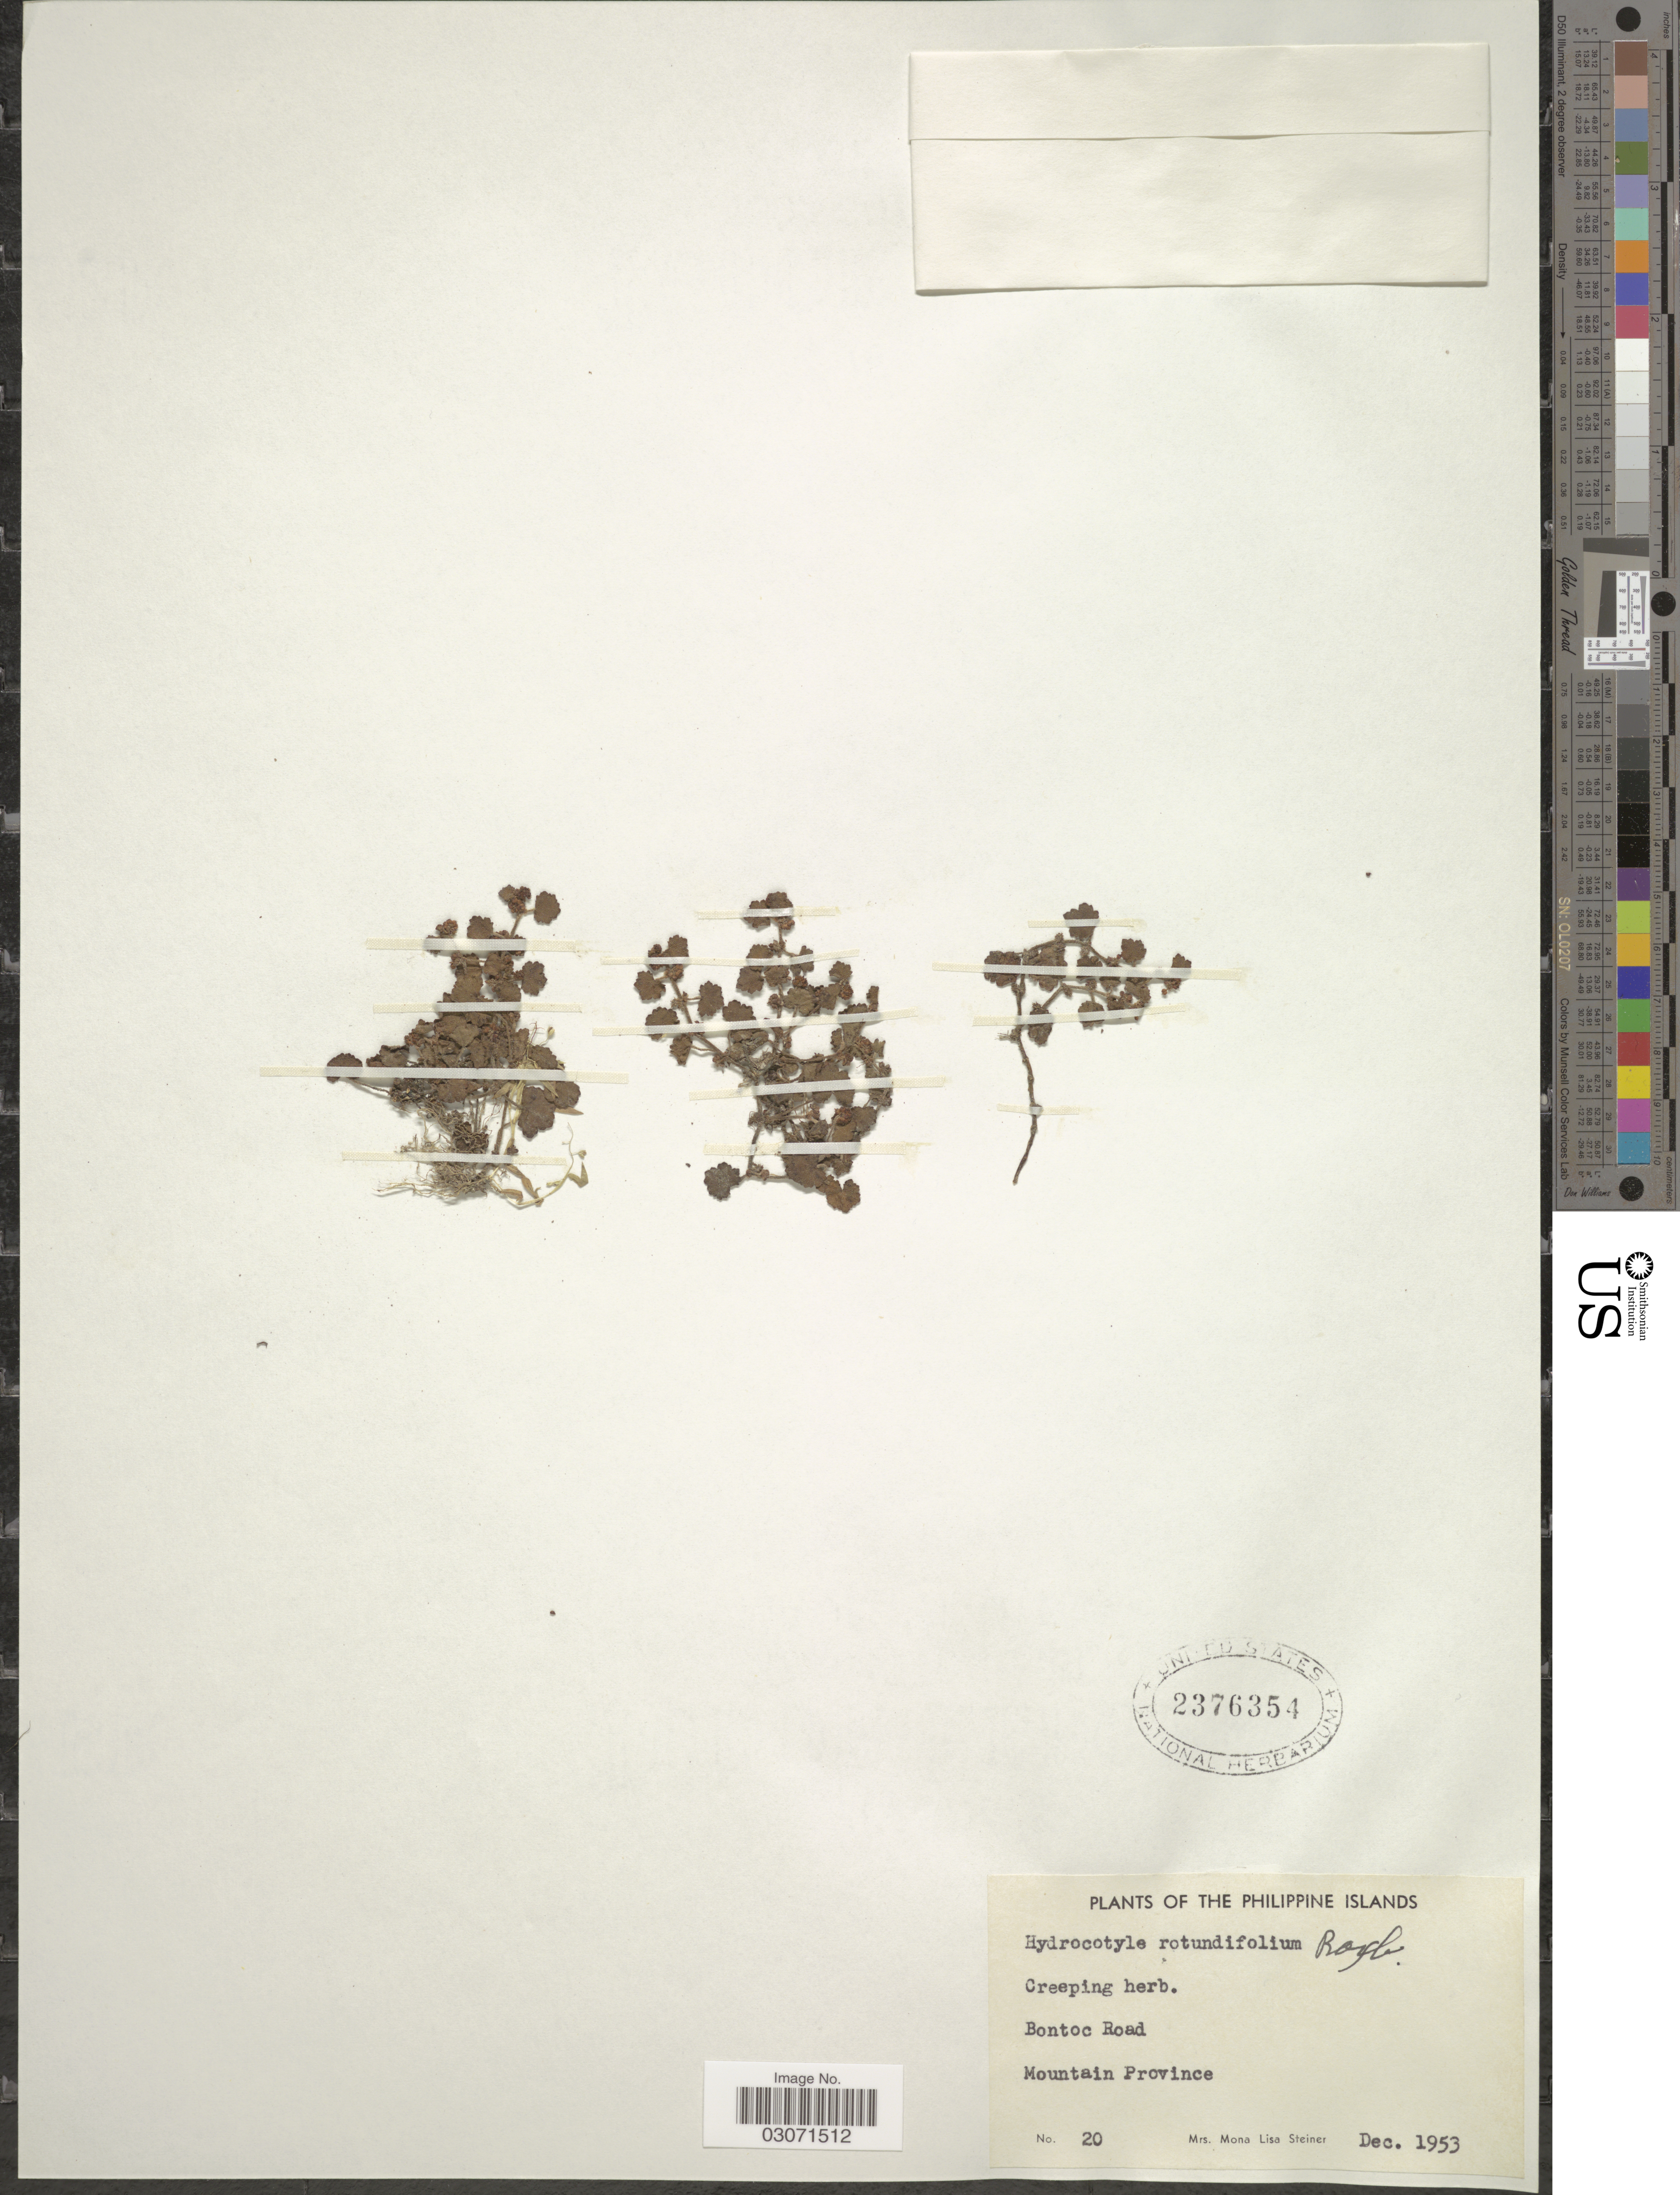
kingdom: Plantae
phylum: Tracheophyta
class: Magnoliopsida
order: Apiales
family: Araliaceae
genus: Hydrocotyle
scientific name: Hydrocotyle rotundifolia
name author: Roxb.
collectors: M. Steiner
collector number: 20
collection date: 1953-12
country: Philippines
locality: Bontoc Road. Mountain Province.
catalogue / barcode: US 2376354